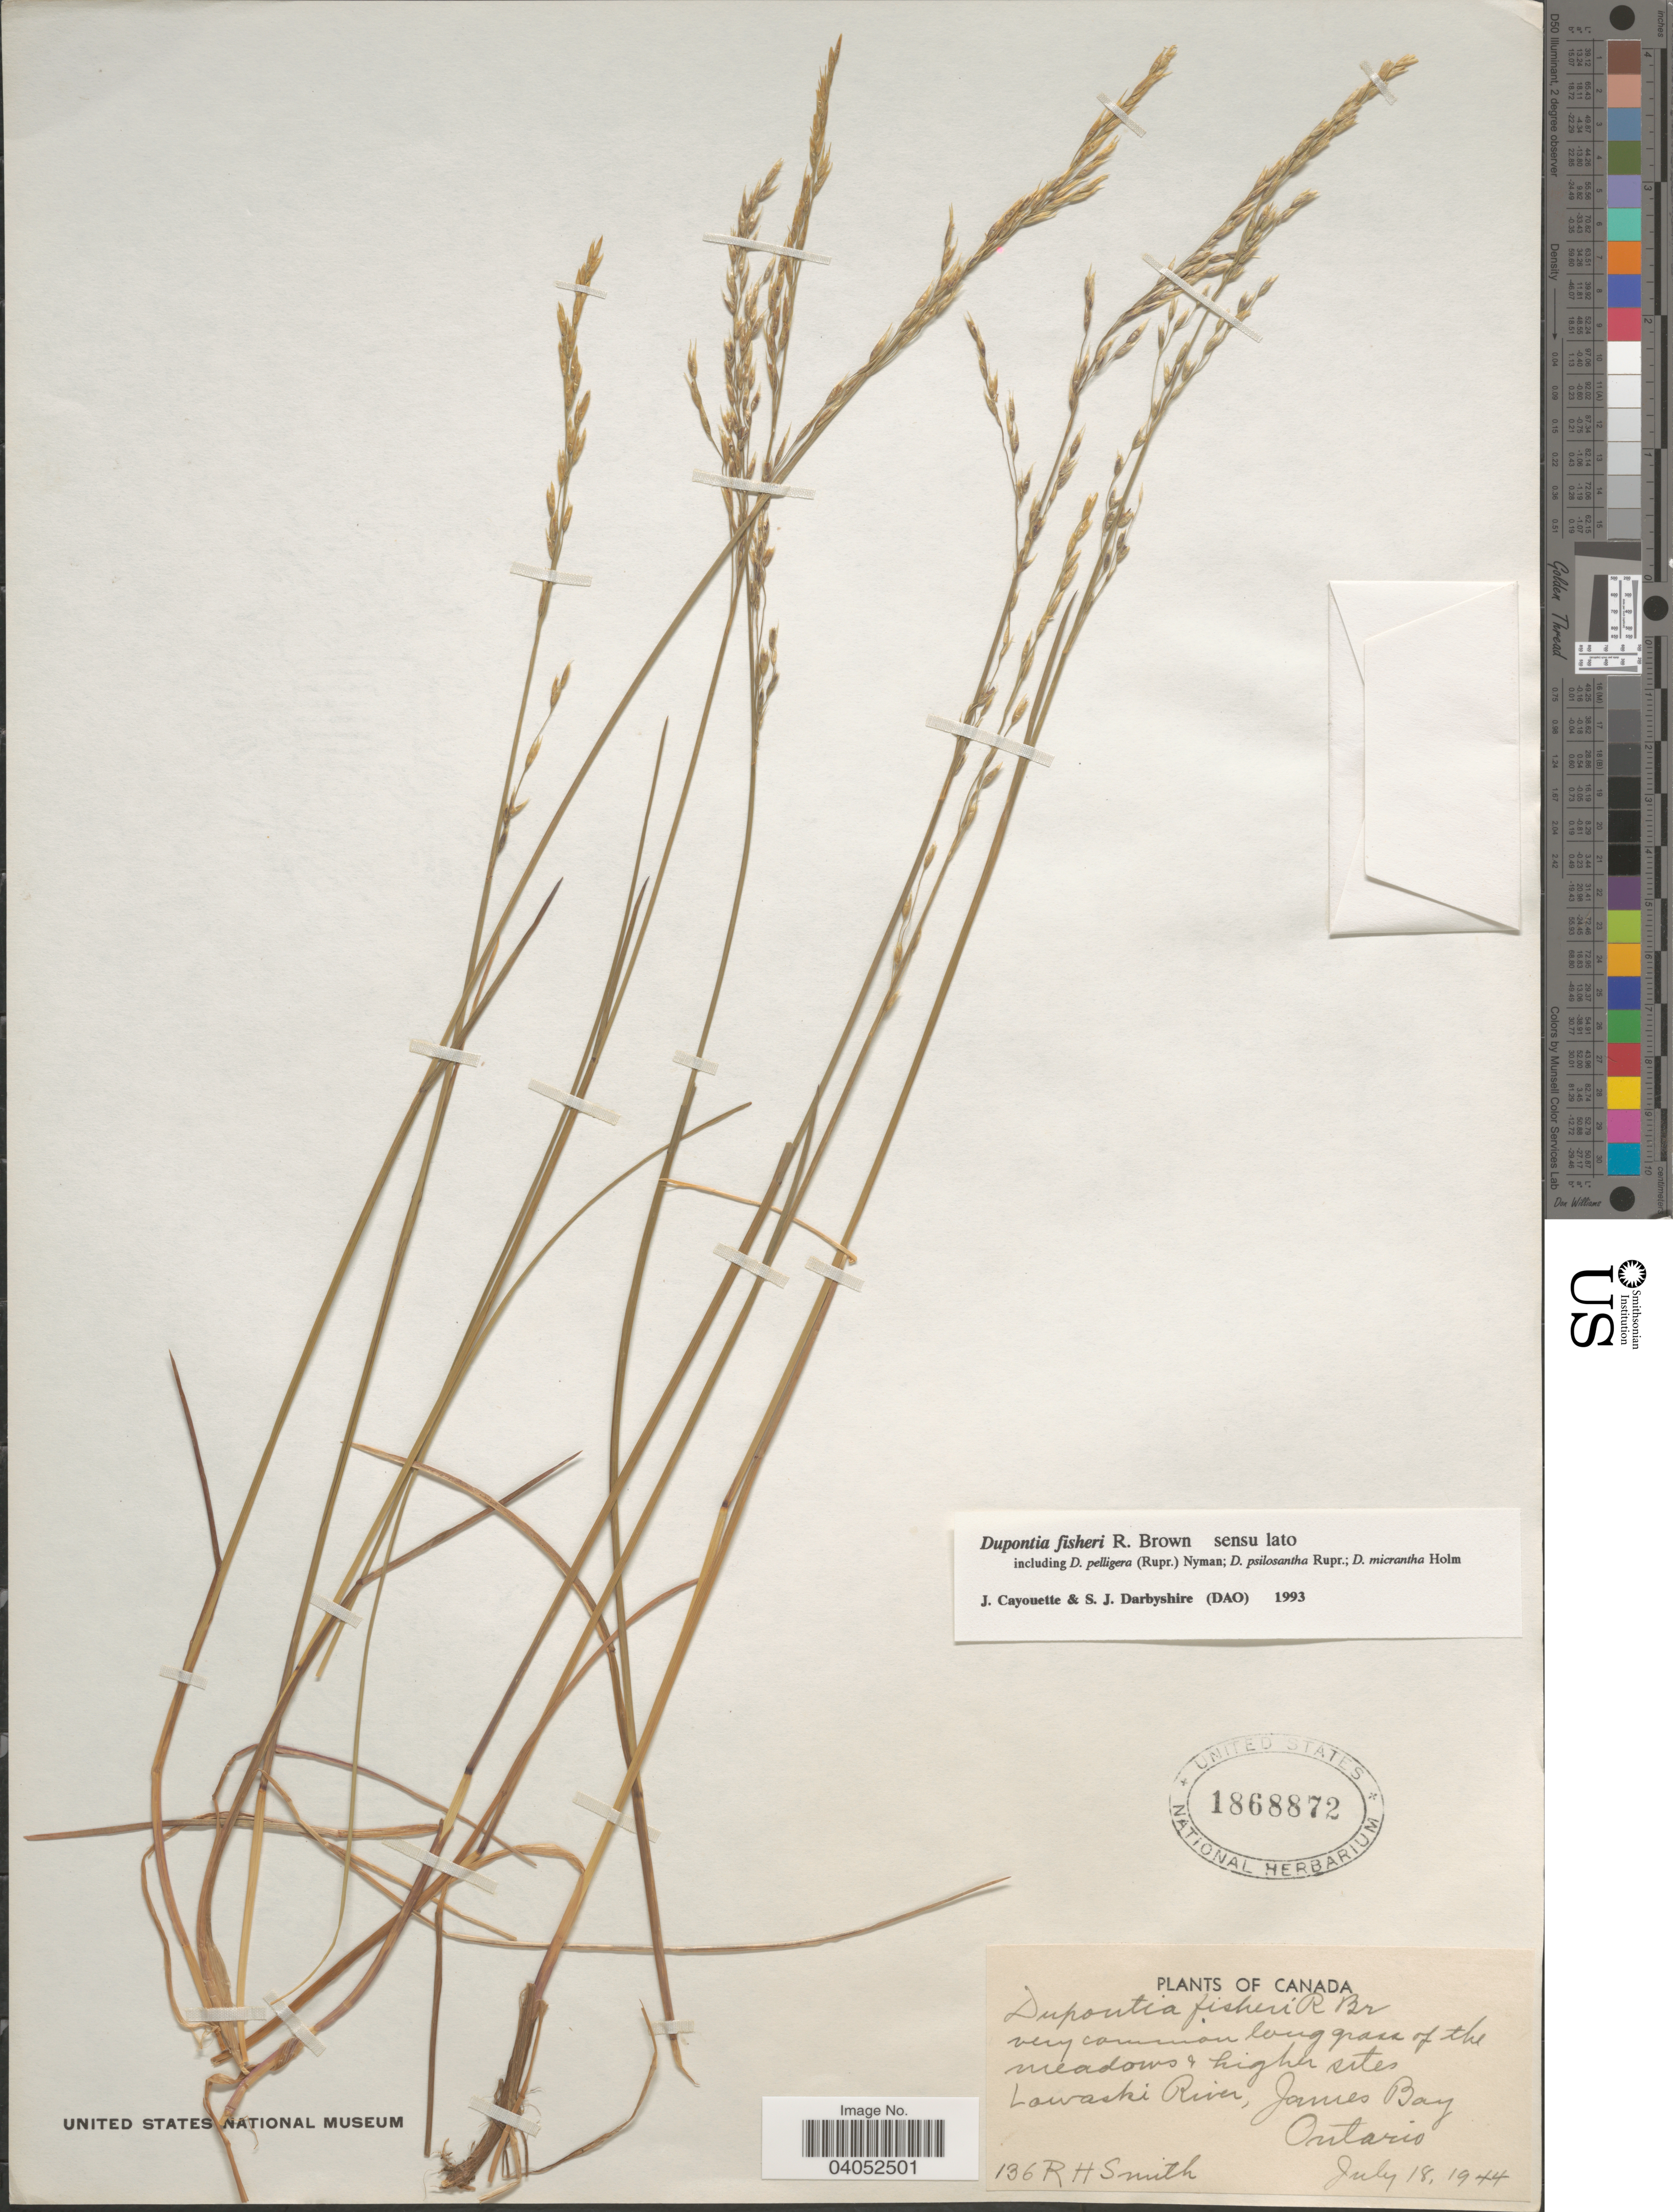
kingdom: Plantae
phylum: Tracheophyta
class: Liliopsida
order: Poales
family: Poaceae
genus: Dupontia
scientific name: Dupontia micrantha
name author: Holm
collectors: R. H. Smith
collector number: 136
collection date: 1944-07-18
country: Canada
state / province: Ontario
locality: Lawashi River, James Bay.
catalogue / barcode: US 1868872